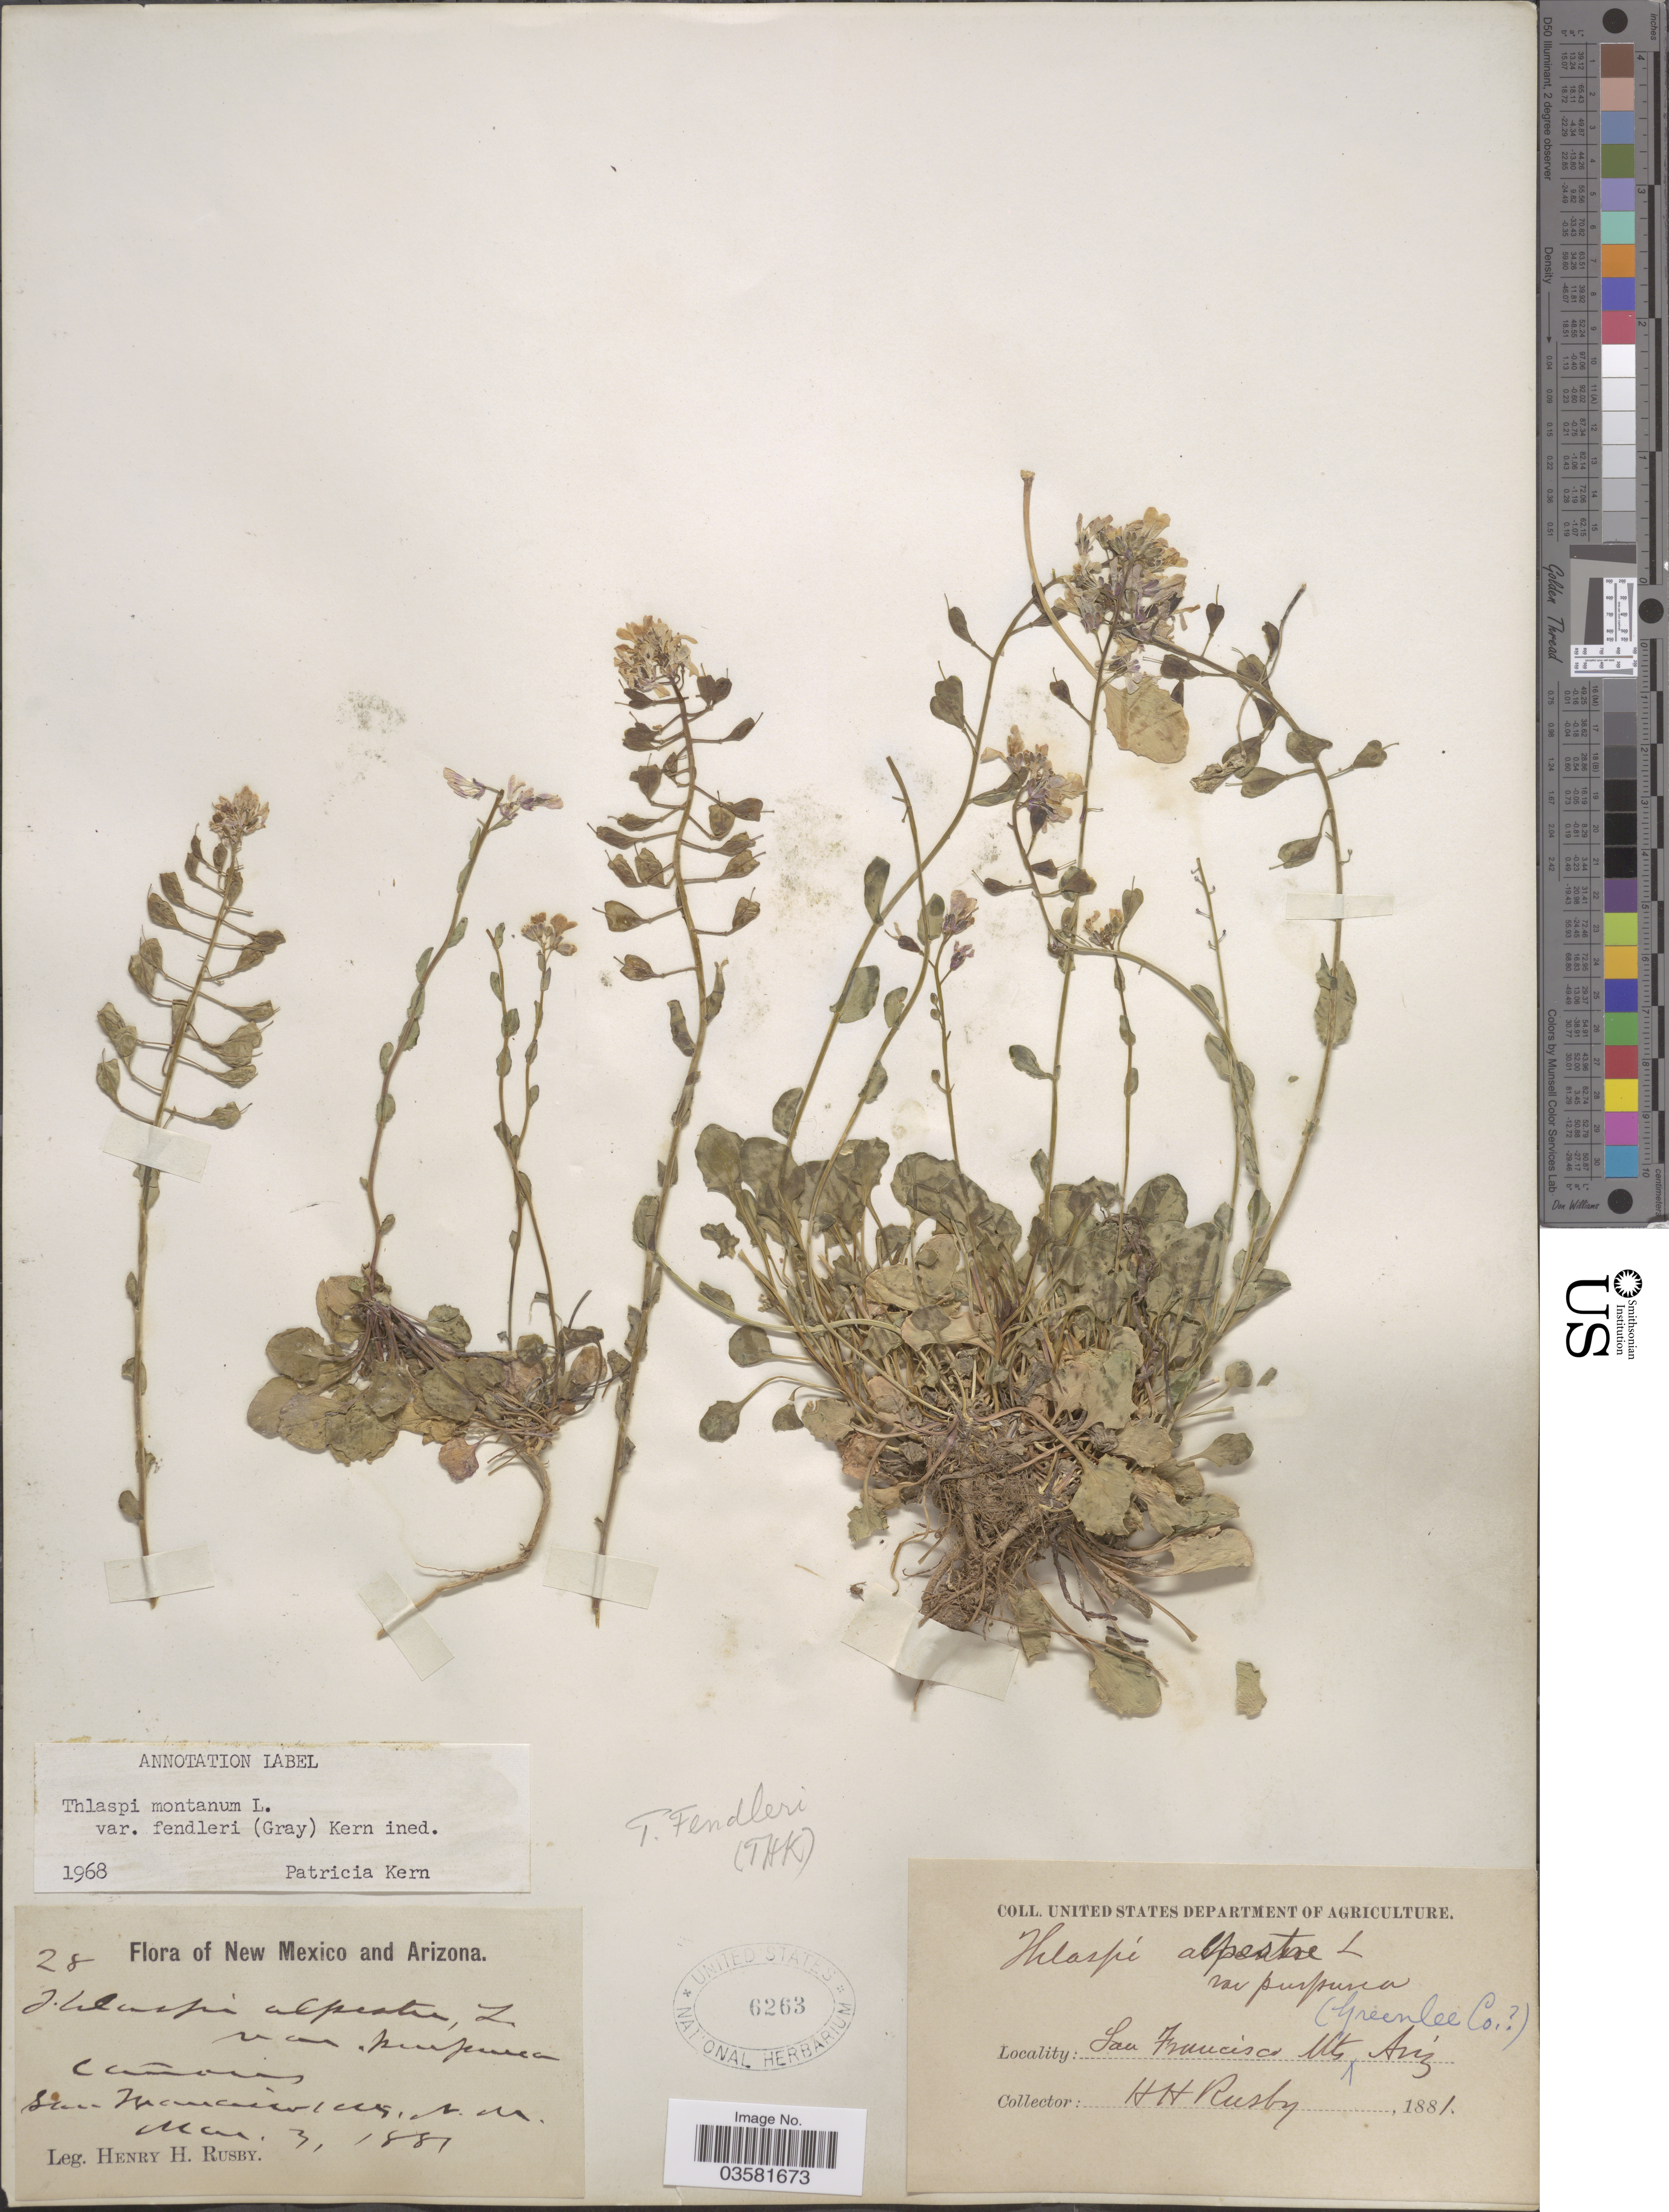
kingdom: Plantae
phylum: Tracheophyta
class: Magnoliopsida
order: Brassicales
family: Brassicaceae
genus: Thlaspi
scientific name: Thlaspi montanum var. fendleri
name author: (A. Gray) P.K. Holmgren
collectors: H. H. Rusby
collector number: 28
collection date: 1881-03-03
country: United States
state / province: Arizona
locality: San Francisco Mts. Greenlee Co.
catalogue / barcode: US 6263